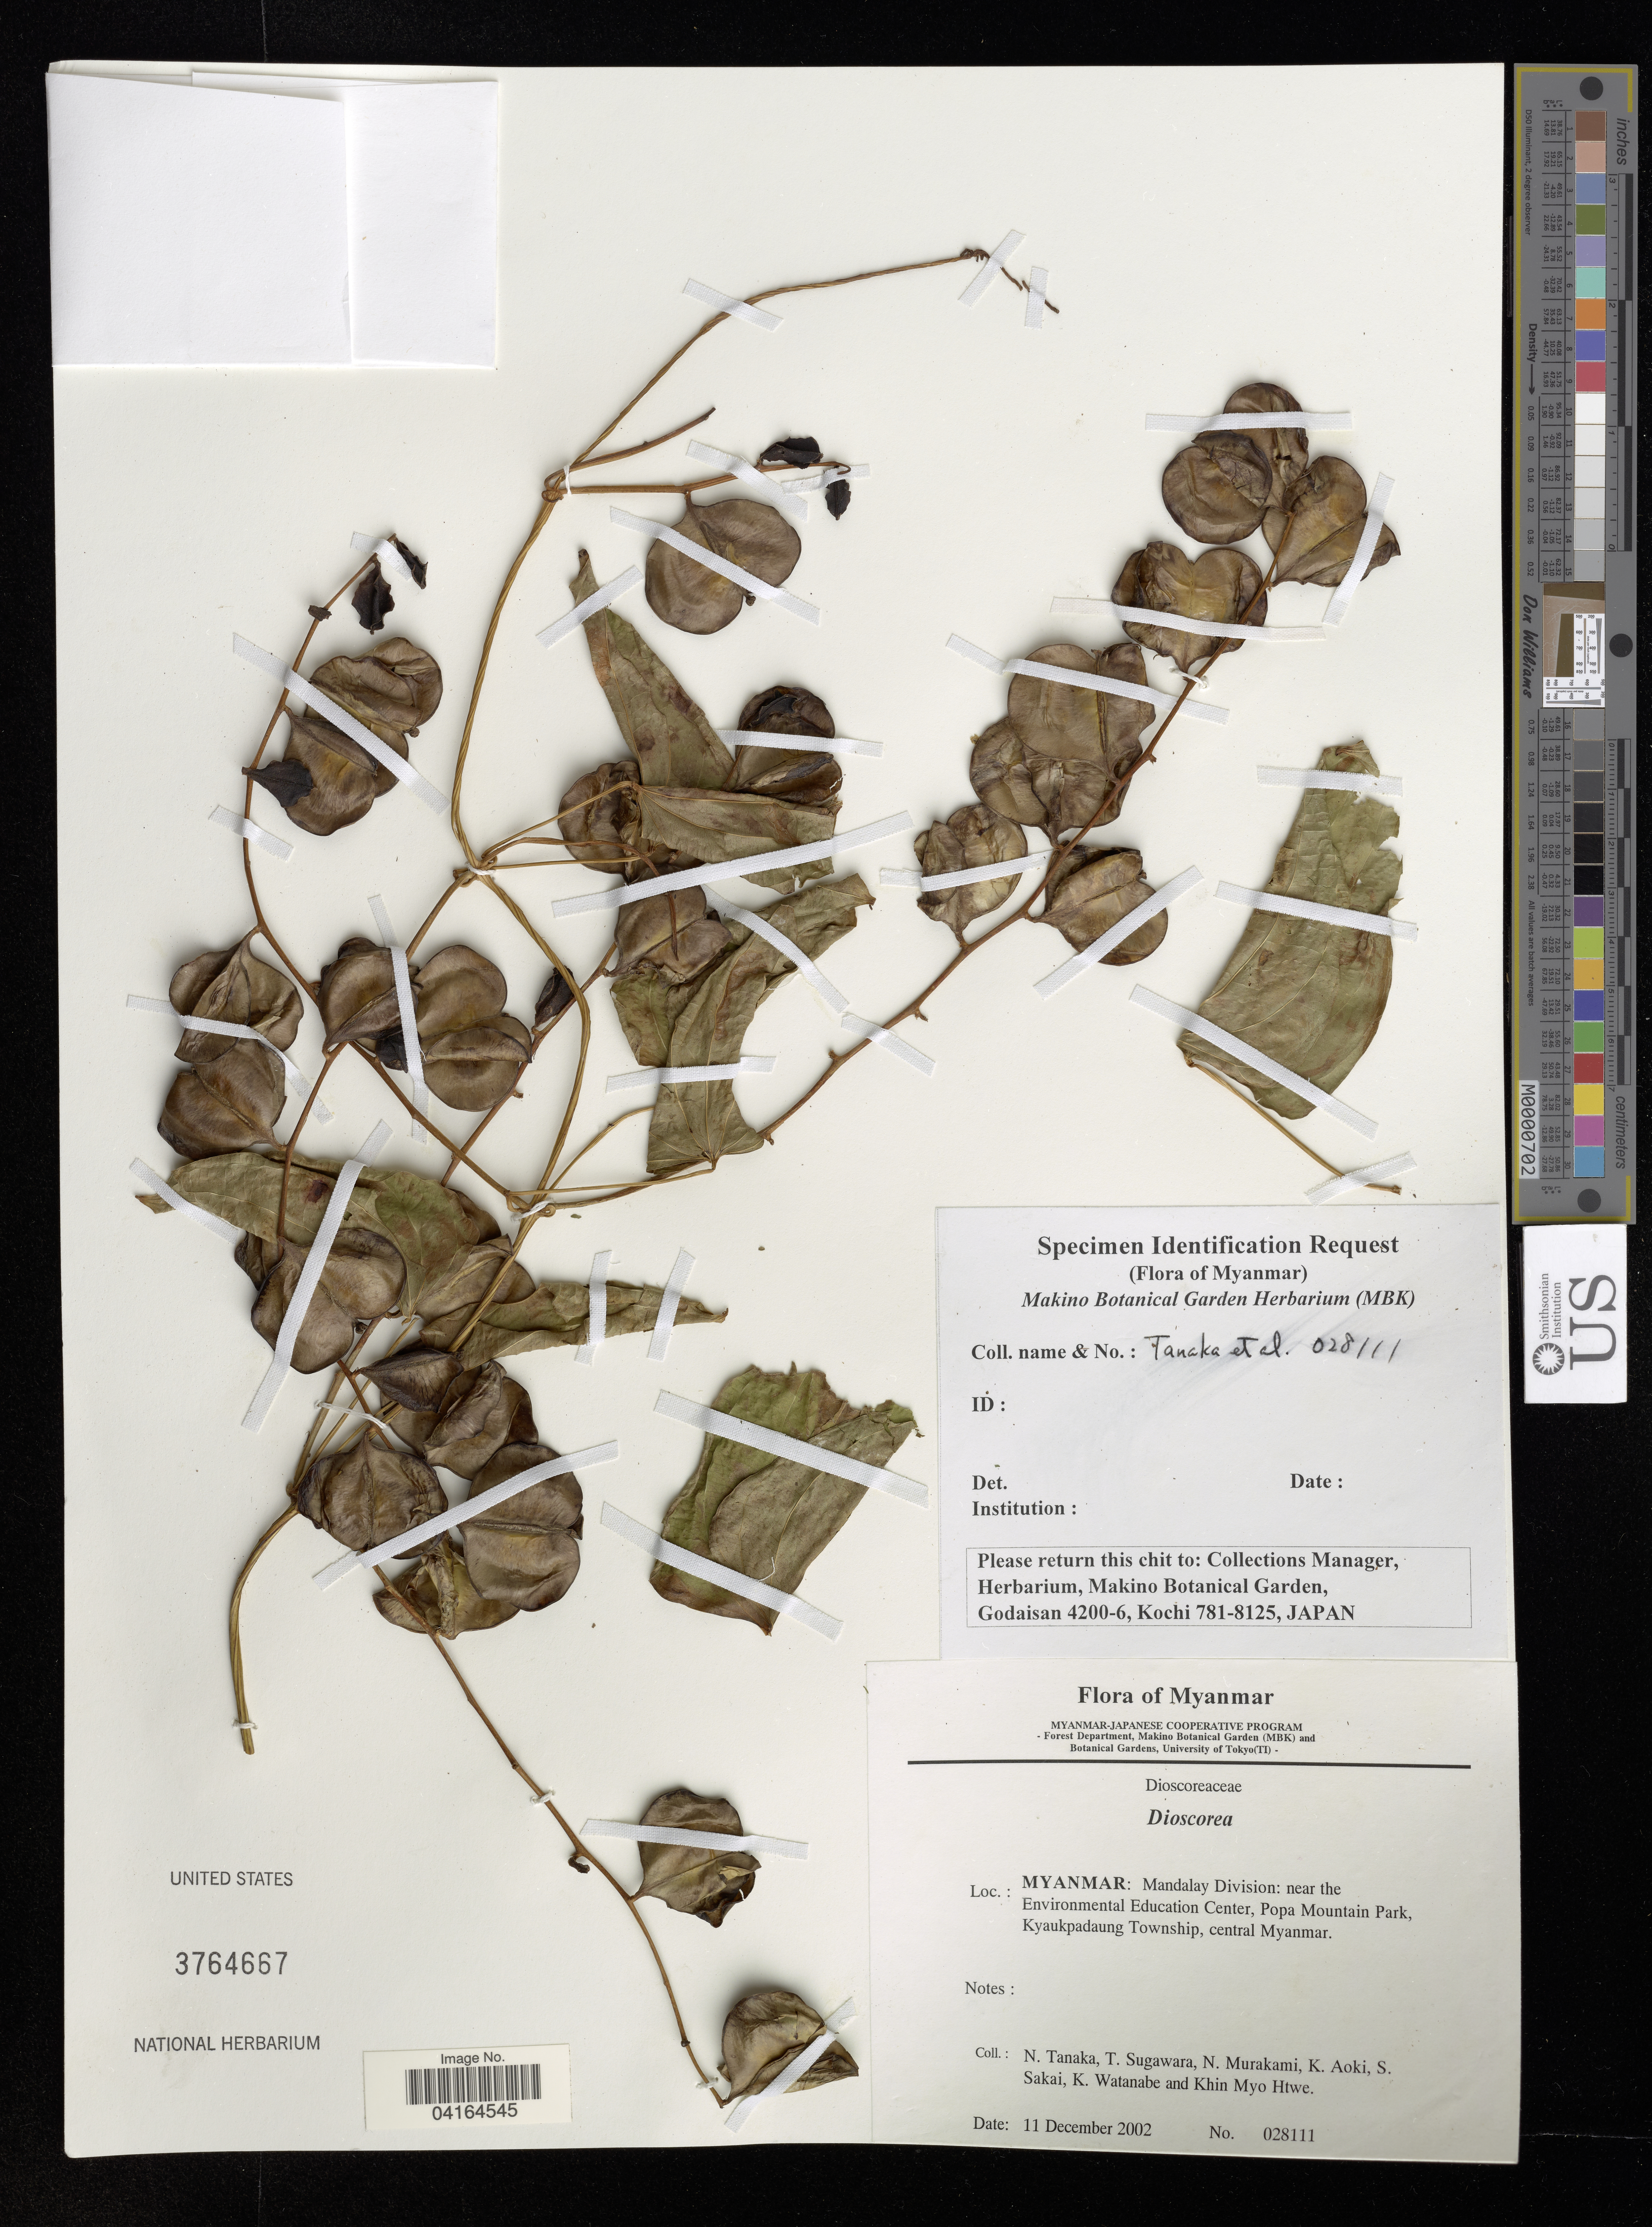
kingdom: Plantae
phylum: Tracheophyta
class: Liliopsida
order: Dioscoreales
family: Dioscoreaceae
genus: Dioscorea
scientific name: Dioscorea sp.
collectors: N. Tanaka, T. Sugawara, N. Murakami, K. Aoki & S. Sakai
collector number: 028111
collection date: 2002-12-11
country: Myanmar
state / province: Mandalay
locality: Mandalay Division: near the Environmental Education Center, Popa Mountain Park, Kyaukpadaung Township, central Myanmar.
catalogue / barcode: US 3764667